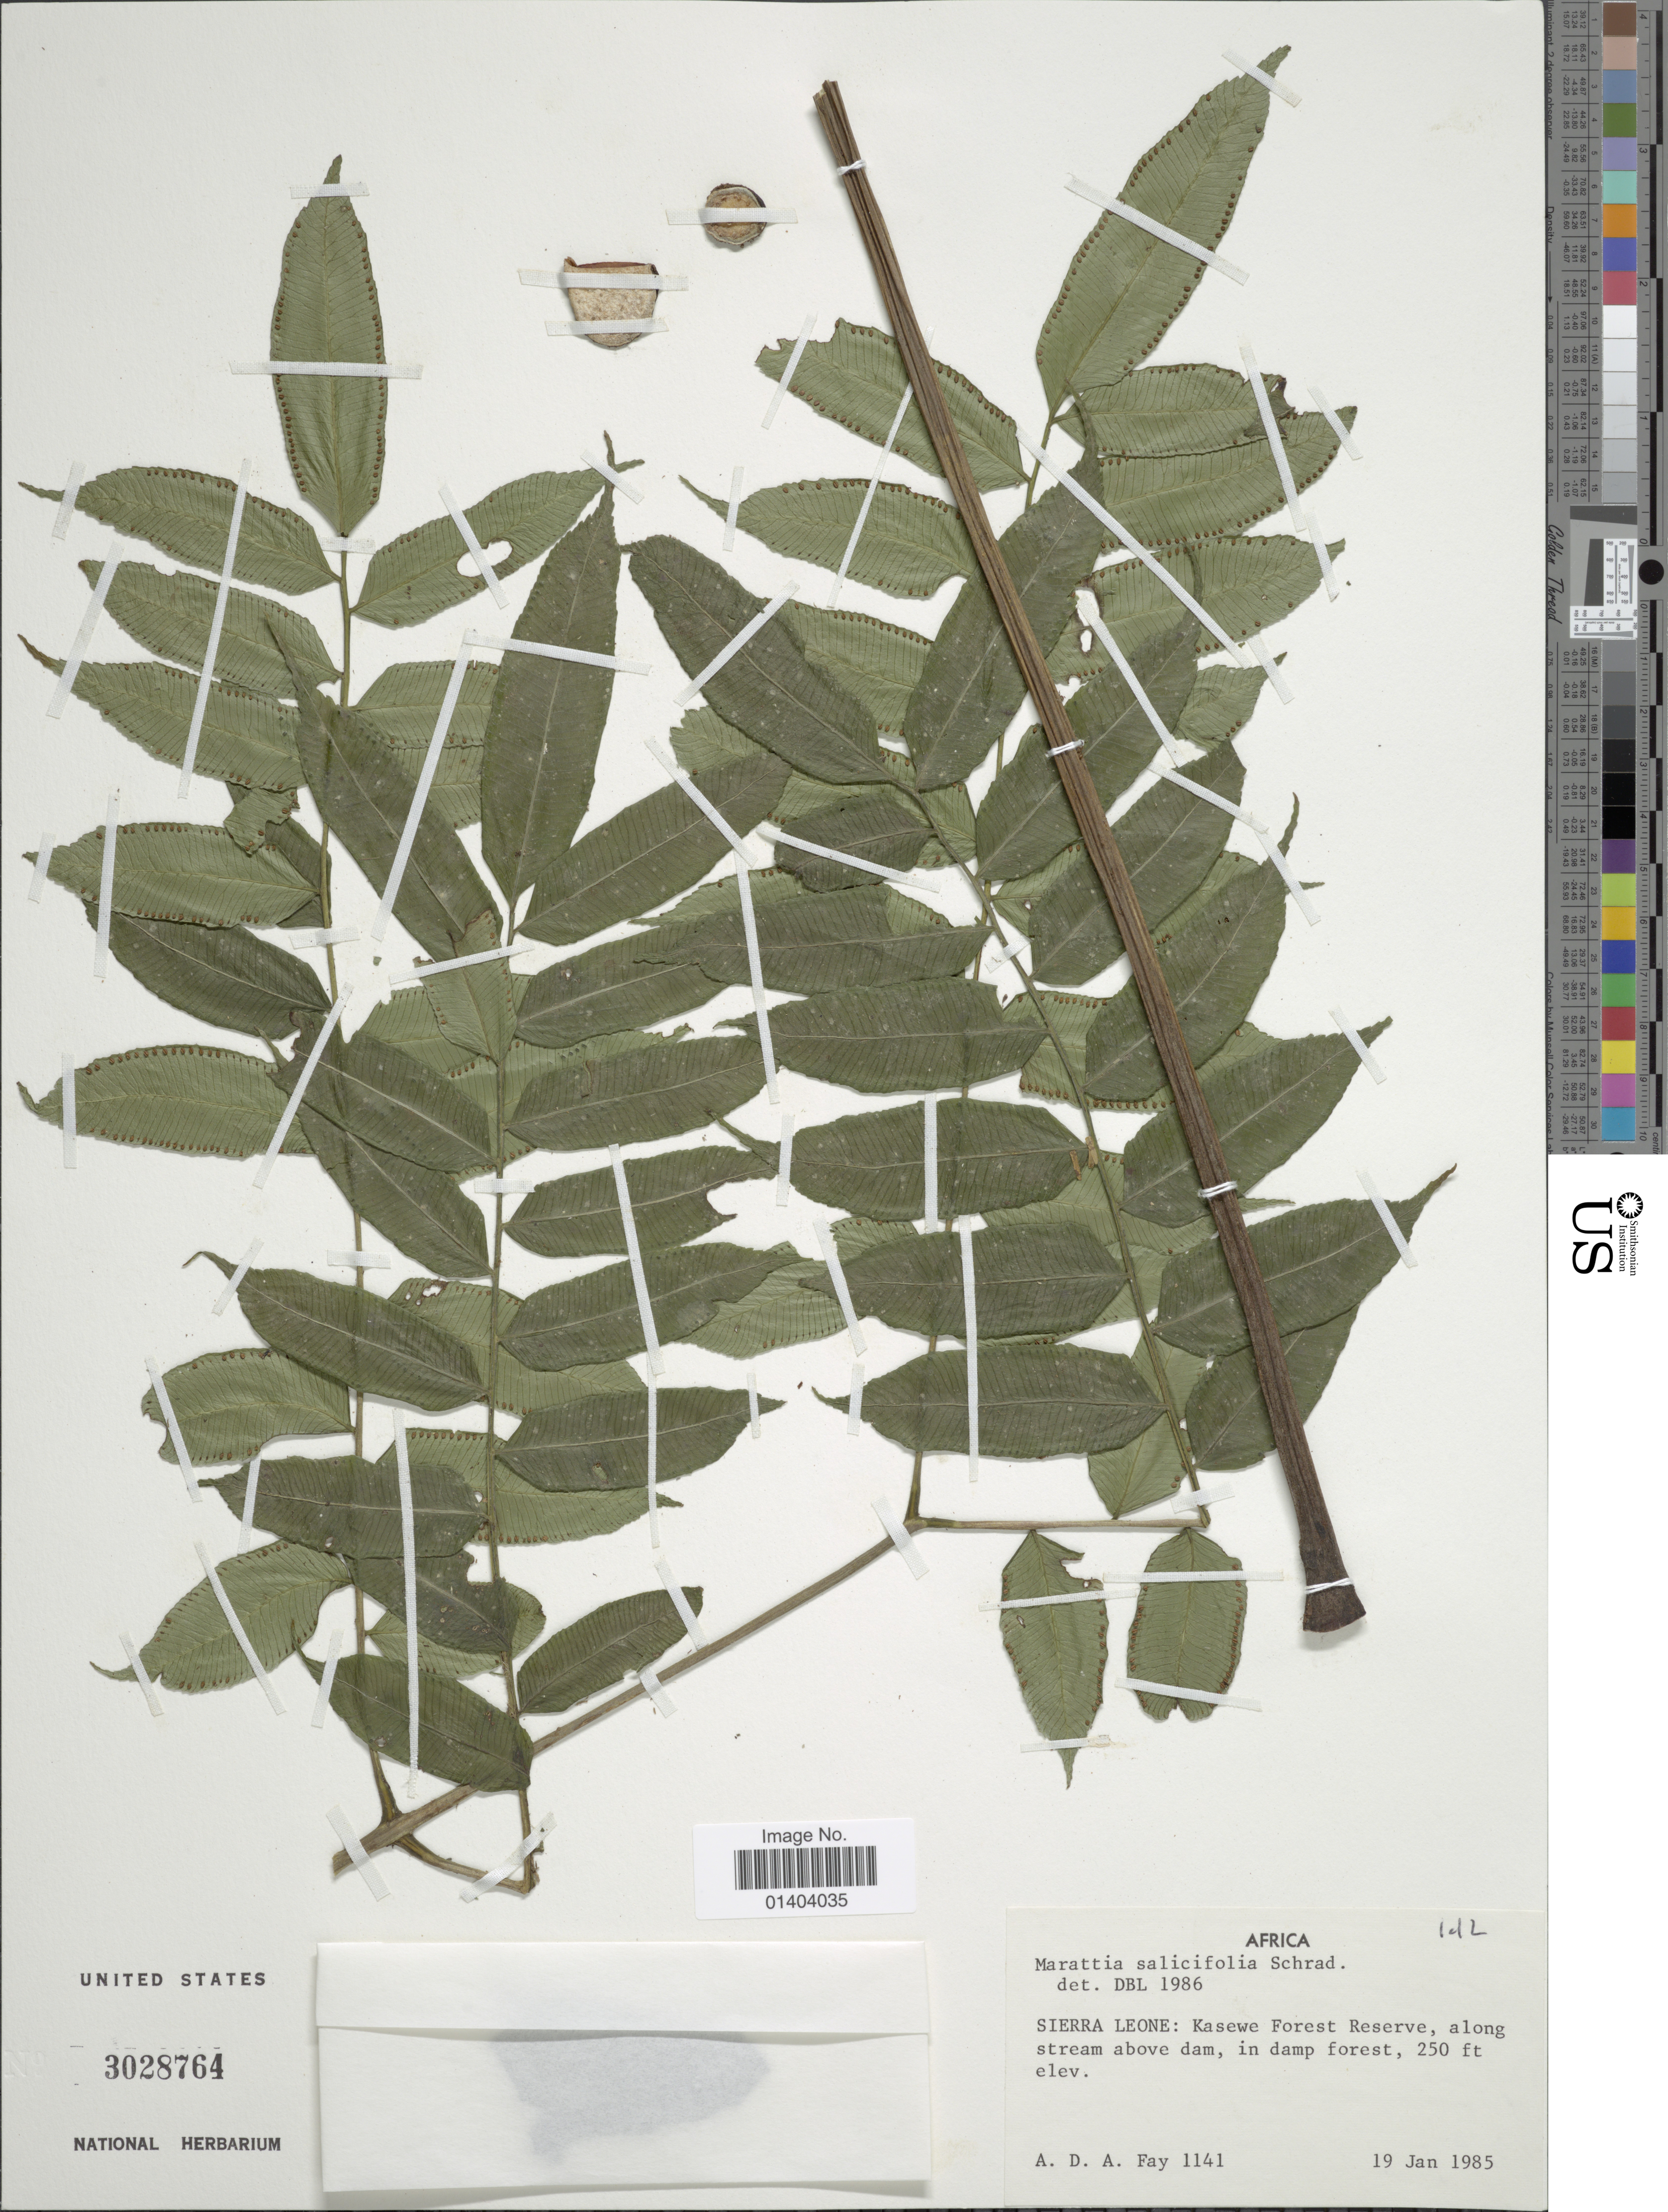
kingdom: Plantae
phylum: Tracheophyta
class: Polypodiopsida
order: Marattiales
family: Marattiaceae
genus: Ptisana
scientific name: Ptisana fraxinea var. salicifolia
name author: (Schrad.) Murdock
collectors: A. Fay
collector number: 1141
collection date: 1985-01-19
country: Sierra Leone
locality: Kasewe Forest Reserve, along stream above dam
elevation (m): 76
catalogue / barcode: US 3028764